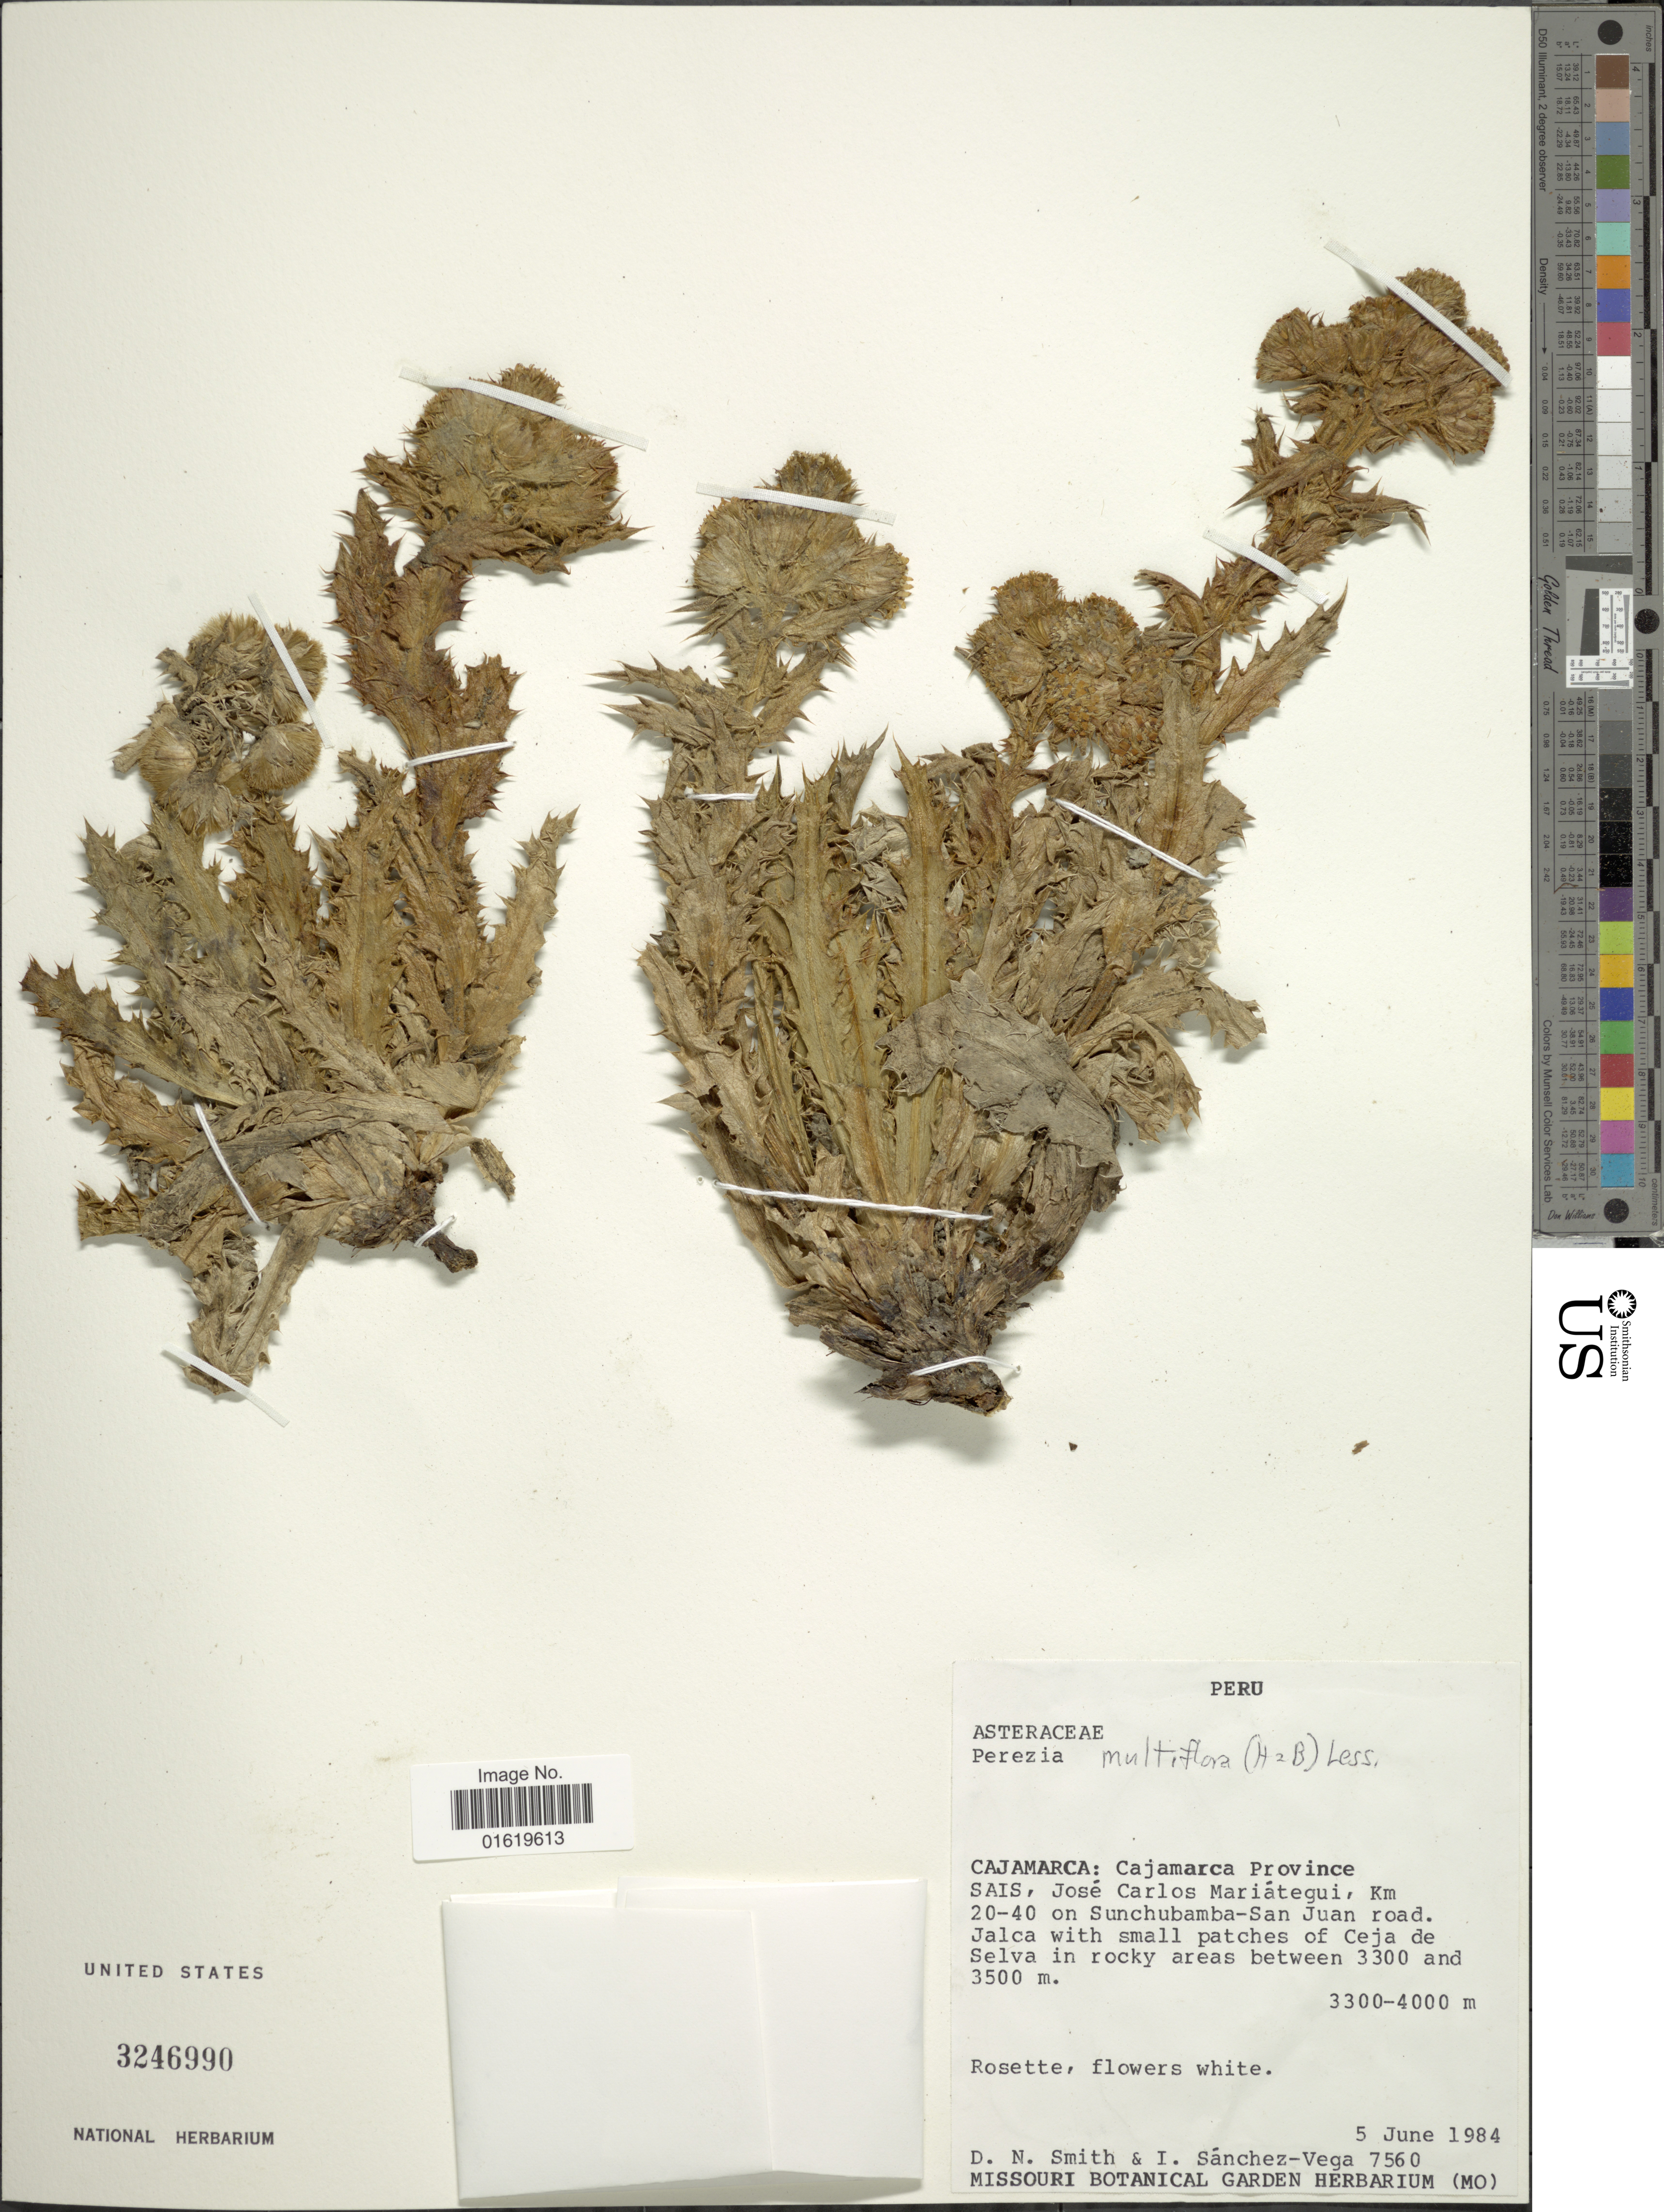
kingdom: Plantae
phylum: Tracheophyta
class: Magnoliopsida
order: Asterales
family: Asteraceae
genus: Perezia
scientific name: Perezia multiflora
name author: Less.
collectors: D. Smith & I. Sánchez-Vega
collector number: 7560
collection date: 1984-06-05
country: Peru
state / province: Cajamarca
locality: Cajamarca: Cajamarca Province. Sais, José Carlos Mariátegui, Km 20-40 on Sunchubamba-San Juan road. Jalca with small patches of Ceja de Selva in rocky areas between 3300 and 3500 m.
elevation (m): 3300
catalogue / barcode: US 3246990